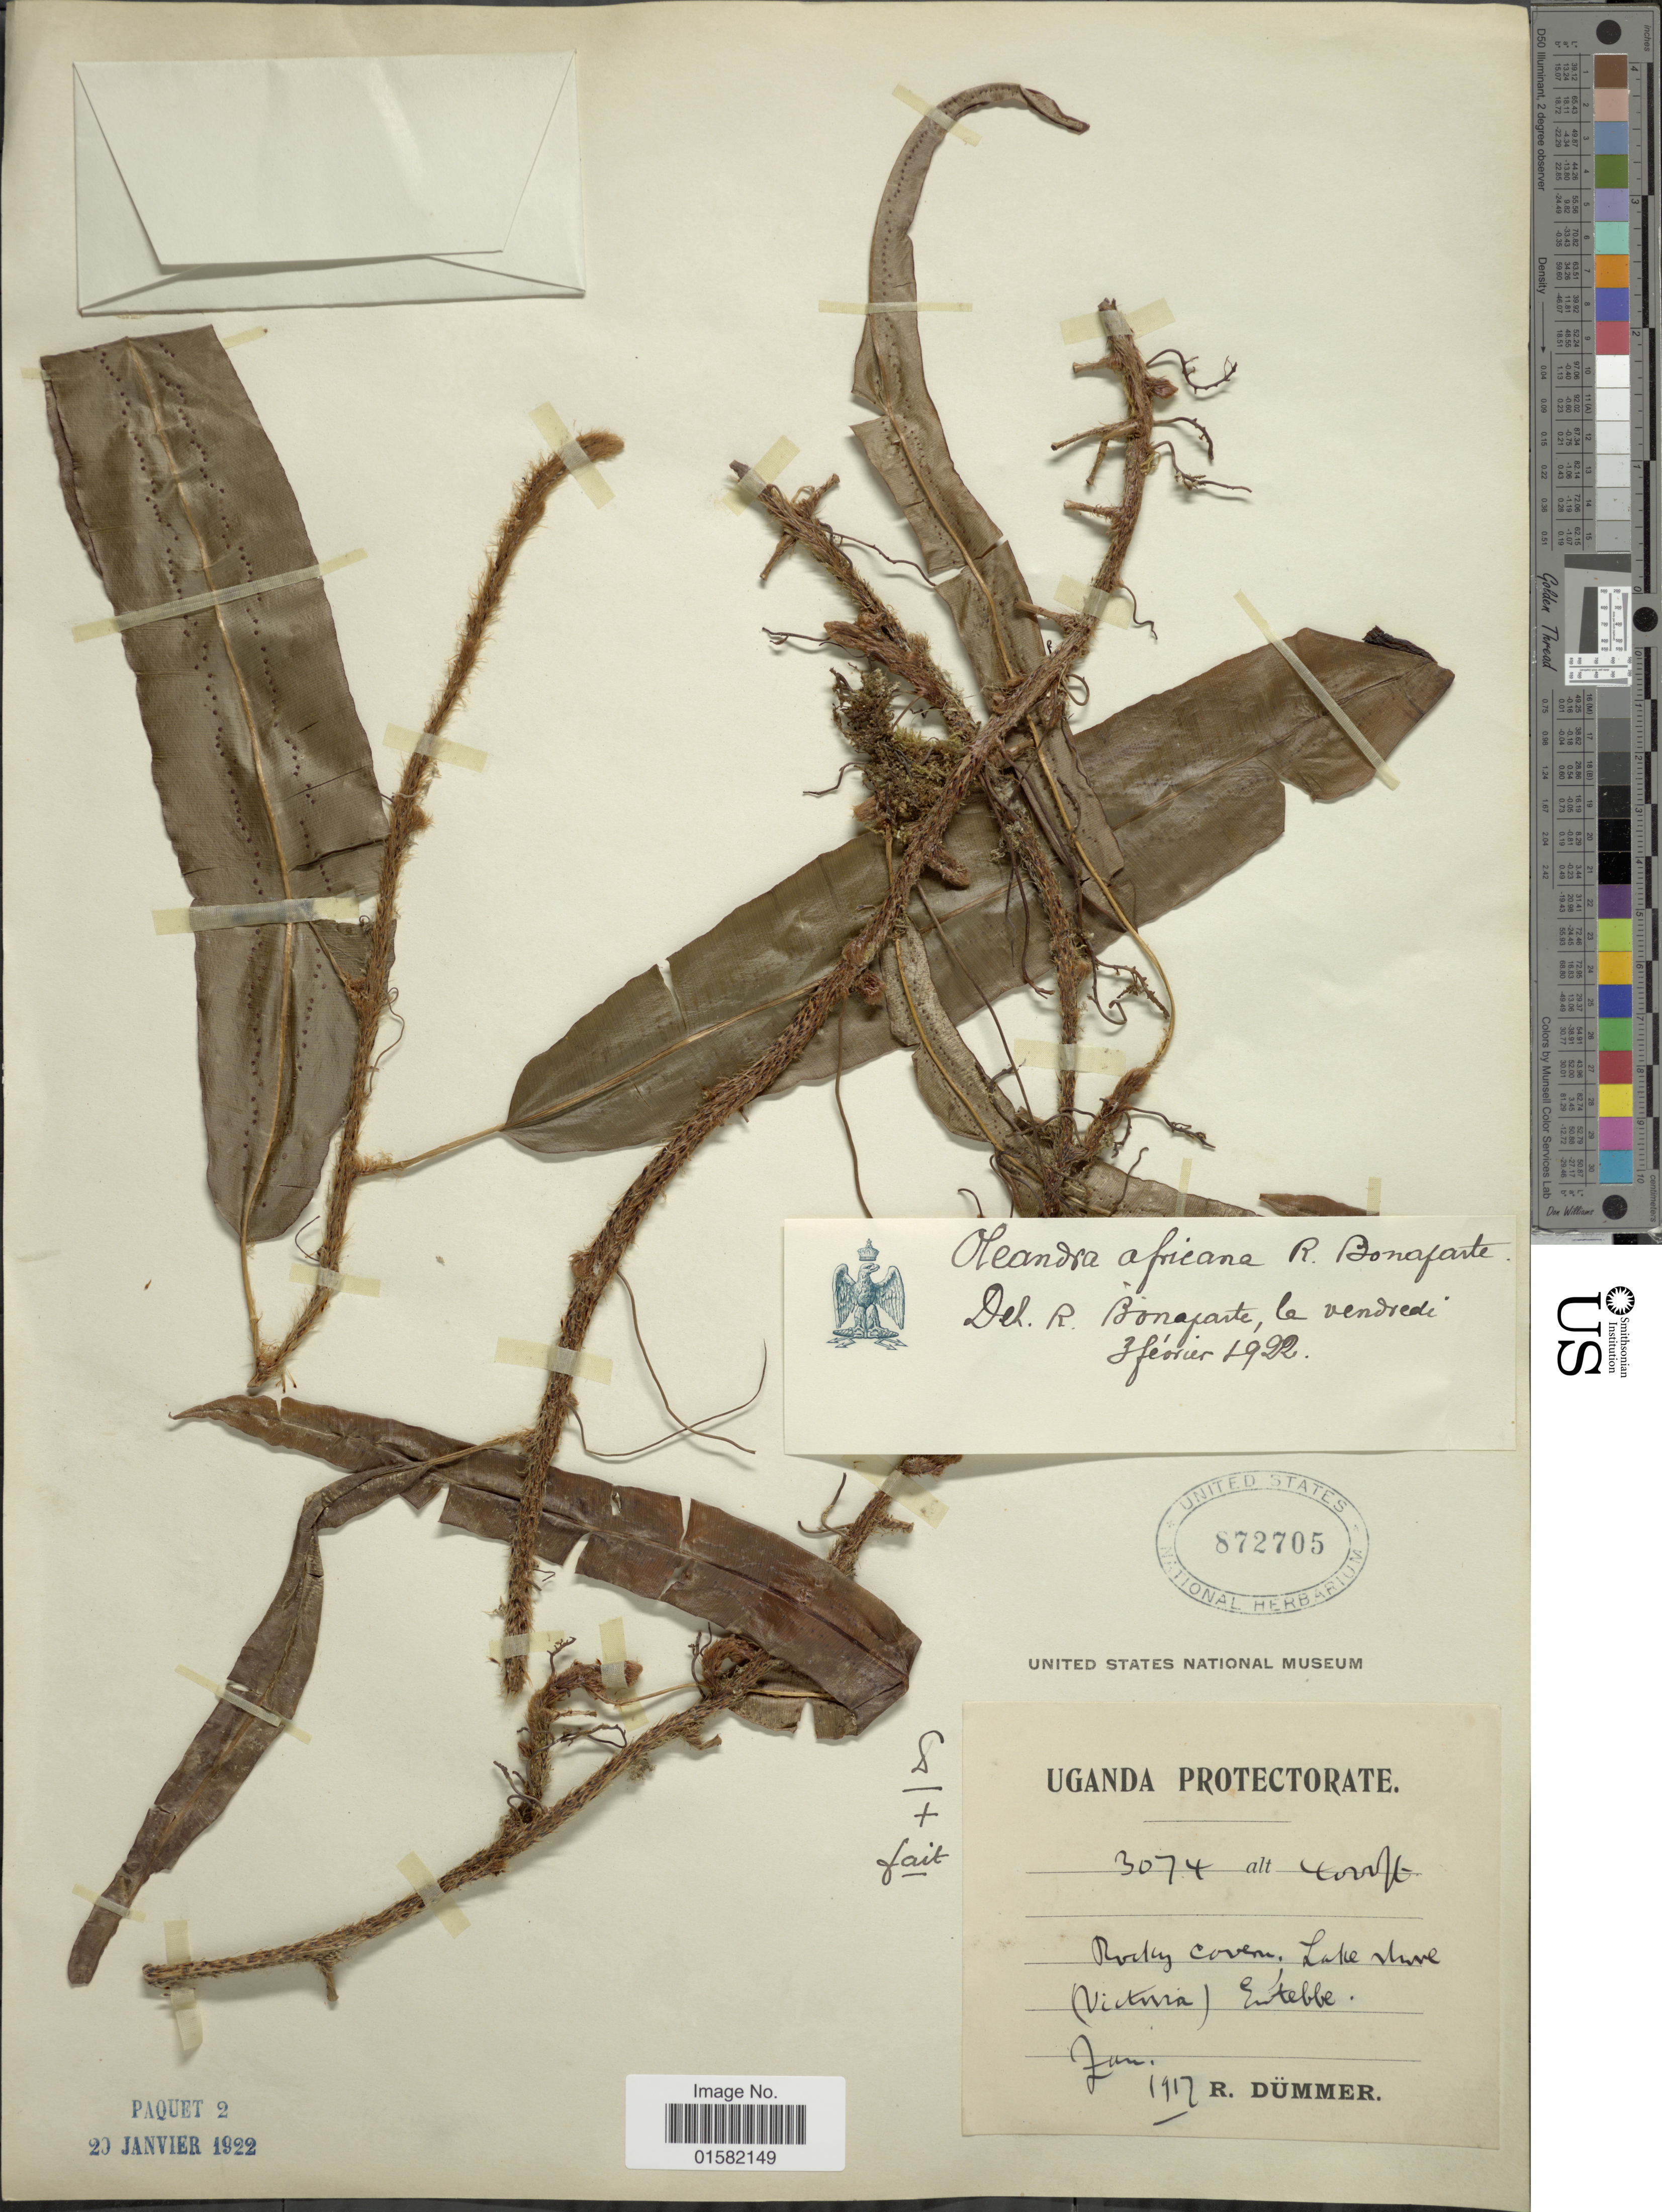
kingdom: Plantae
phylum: Tracheophyta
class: Polypodiopsida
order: Polypodiales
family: Oleandraceae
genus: Oleandra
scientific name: Oleandra africana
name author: Bonap.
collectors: R. A. Dümmer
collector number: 3074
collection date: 1917-01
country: Uganda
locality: Uganda, Rocky cavern, Lake shore (Victoria) Entebbe.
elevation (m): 1219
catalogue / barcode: US 872705